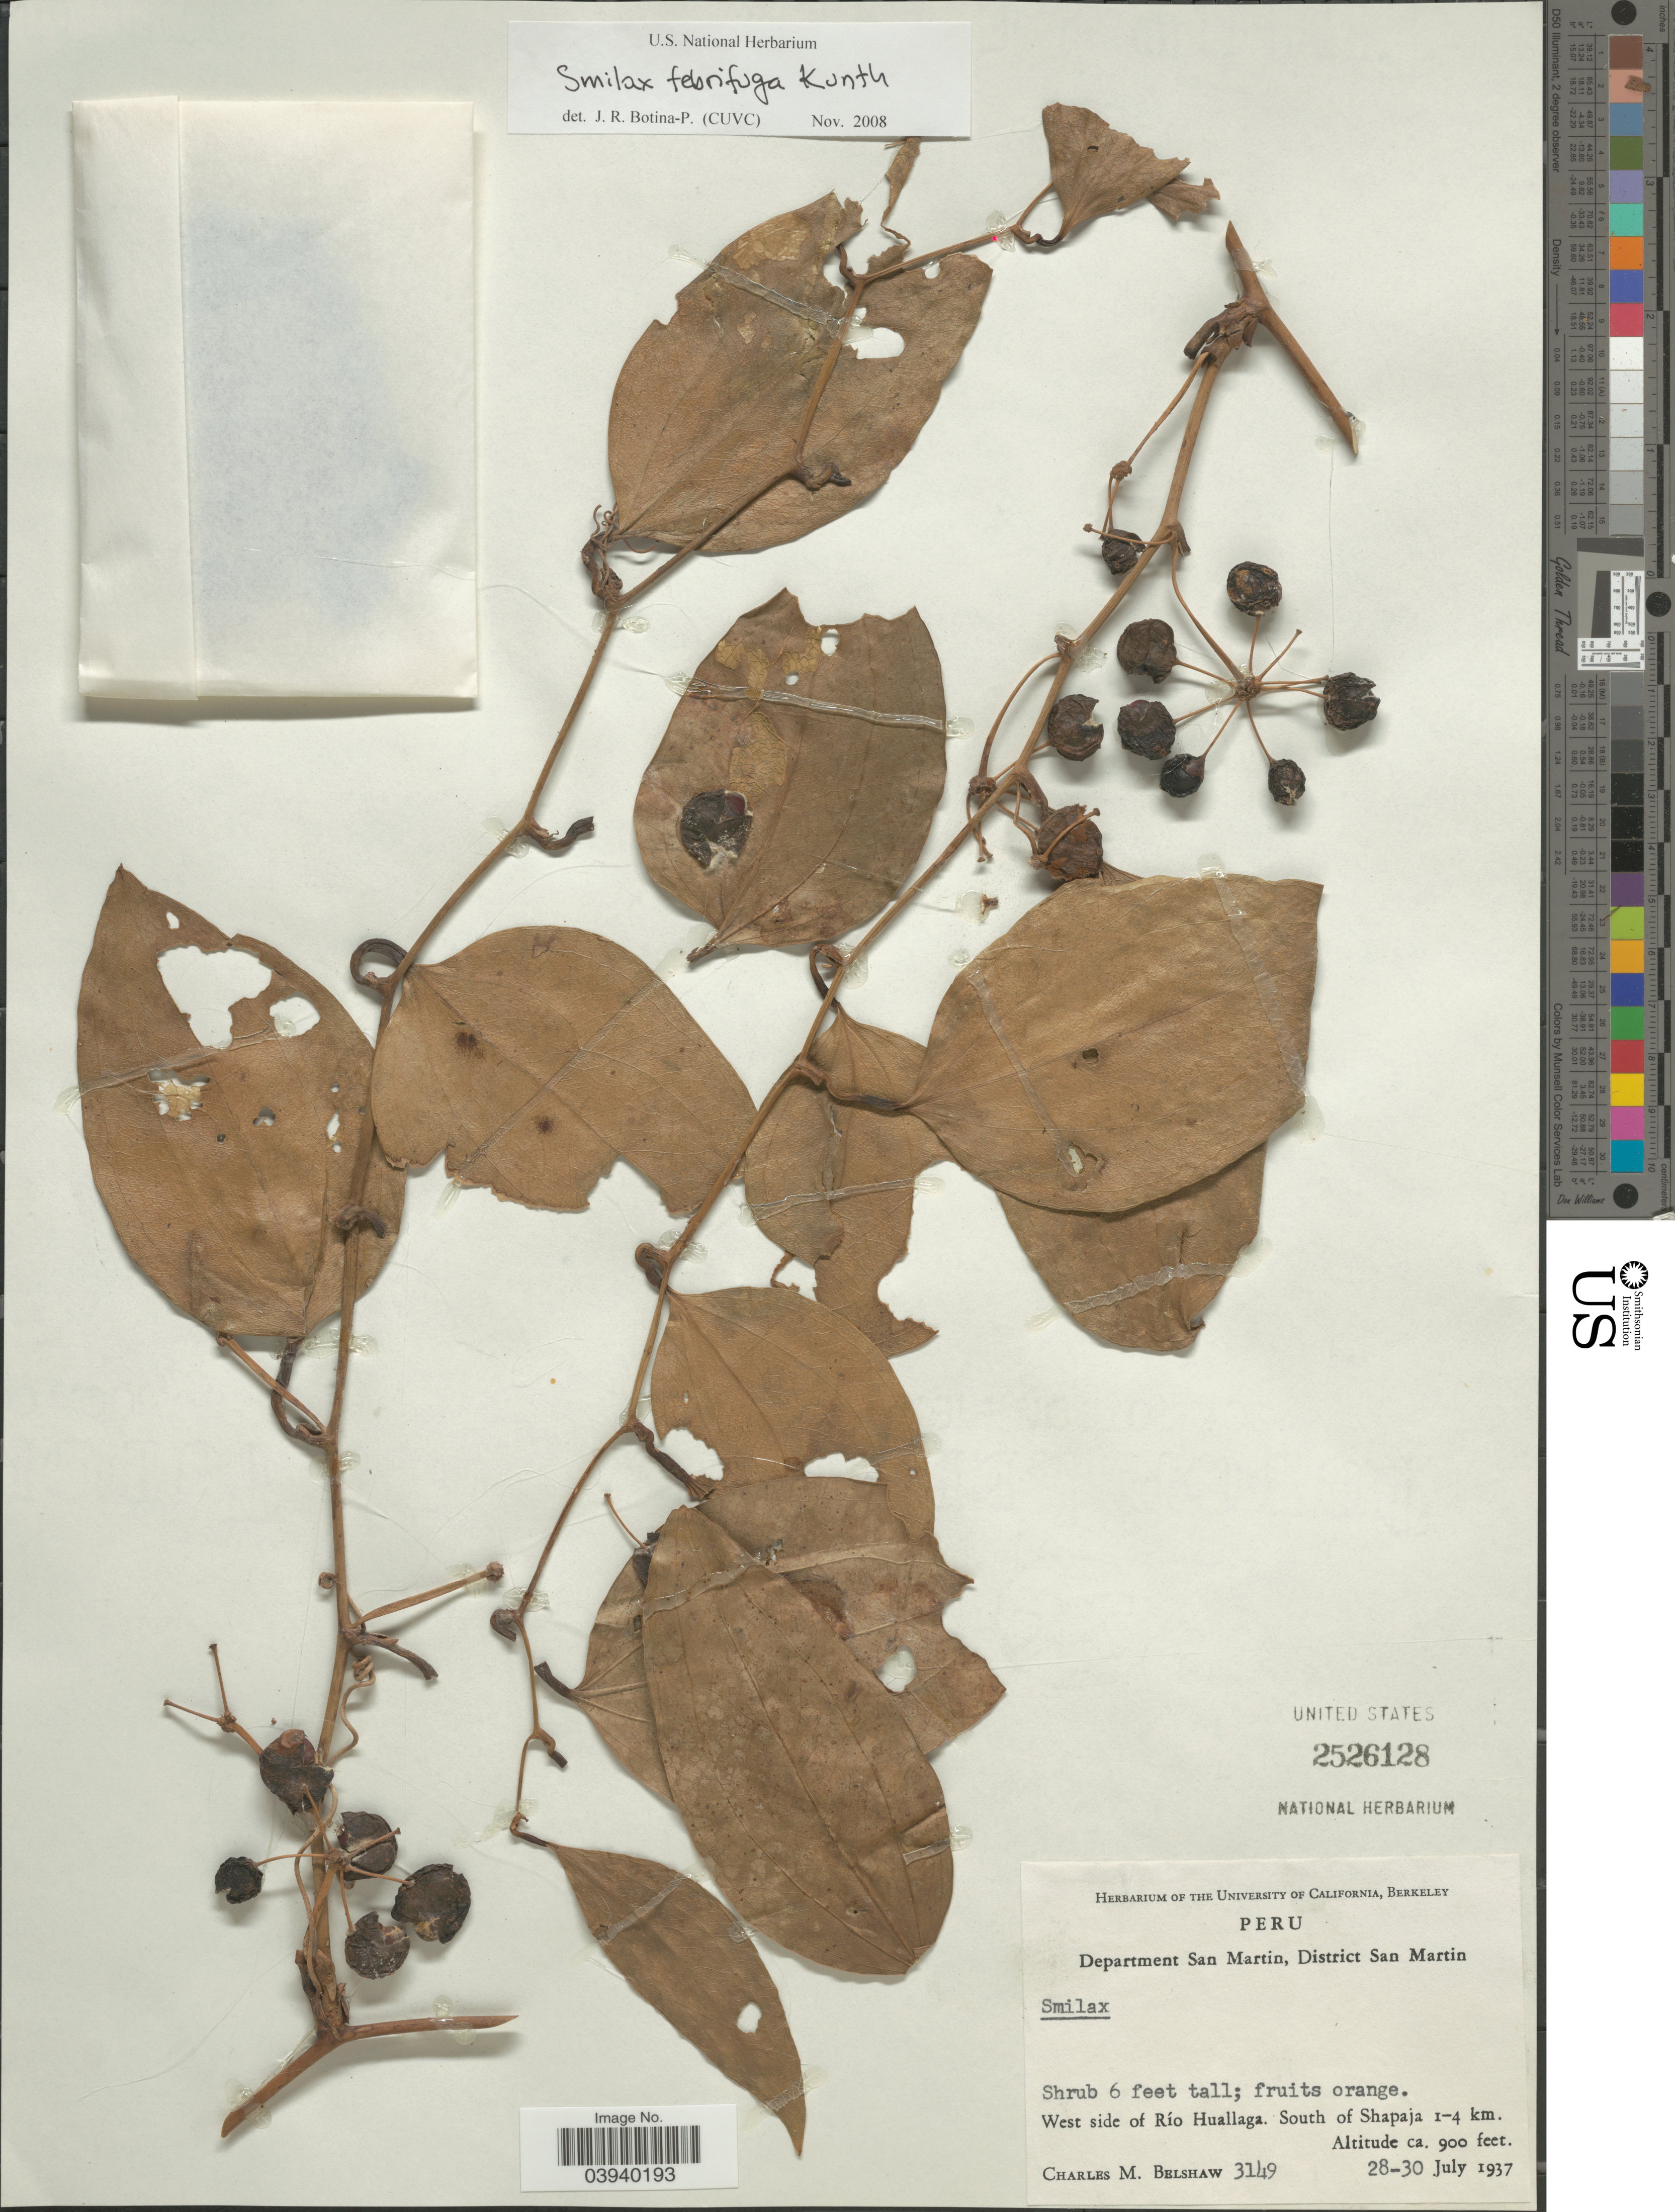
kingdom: Plantae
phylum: Tracheophyta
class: Liliopsida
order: Liliales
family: Smilacaceae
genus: Smilax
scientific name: Smilax febrifuga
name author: Kunth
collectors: C. Shaw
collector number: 3149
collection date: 1937-07-28/1937-07-30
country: Peru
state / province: San Martín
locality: Department San Martin, District San Martin. West side of Río Huallaga. South of Shapaja 1-4 km.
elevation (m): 274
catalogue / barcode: US 2526128